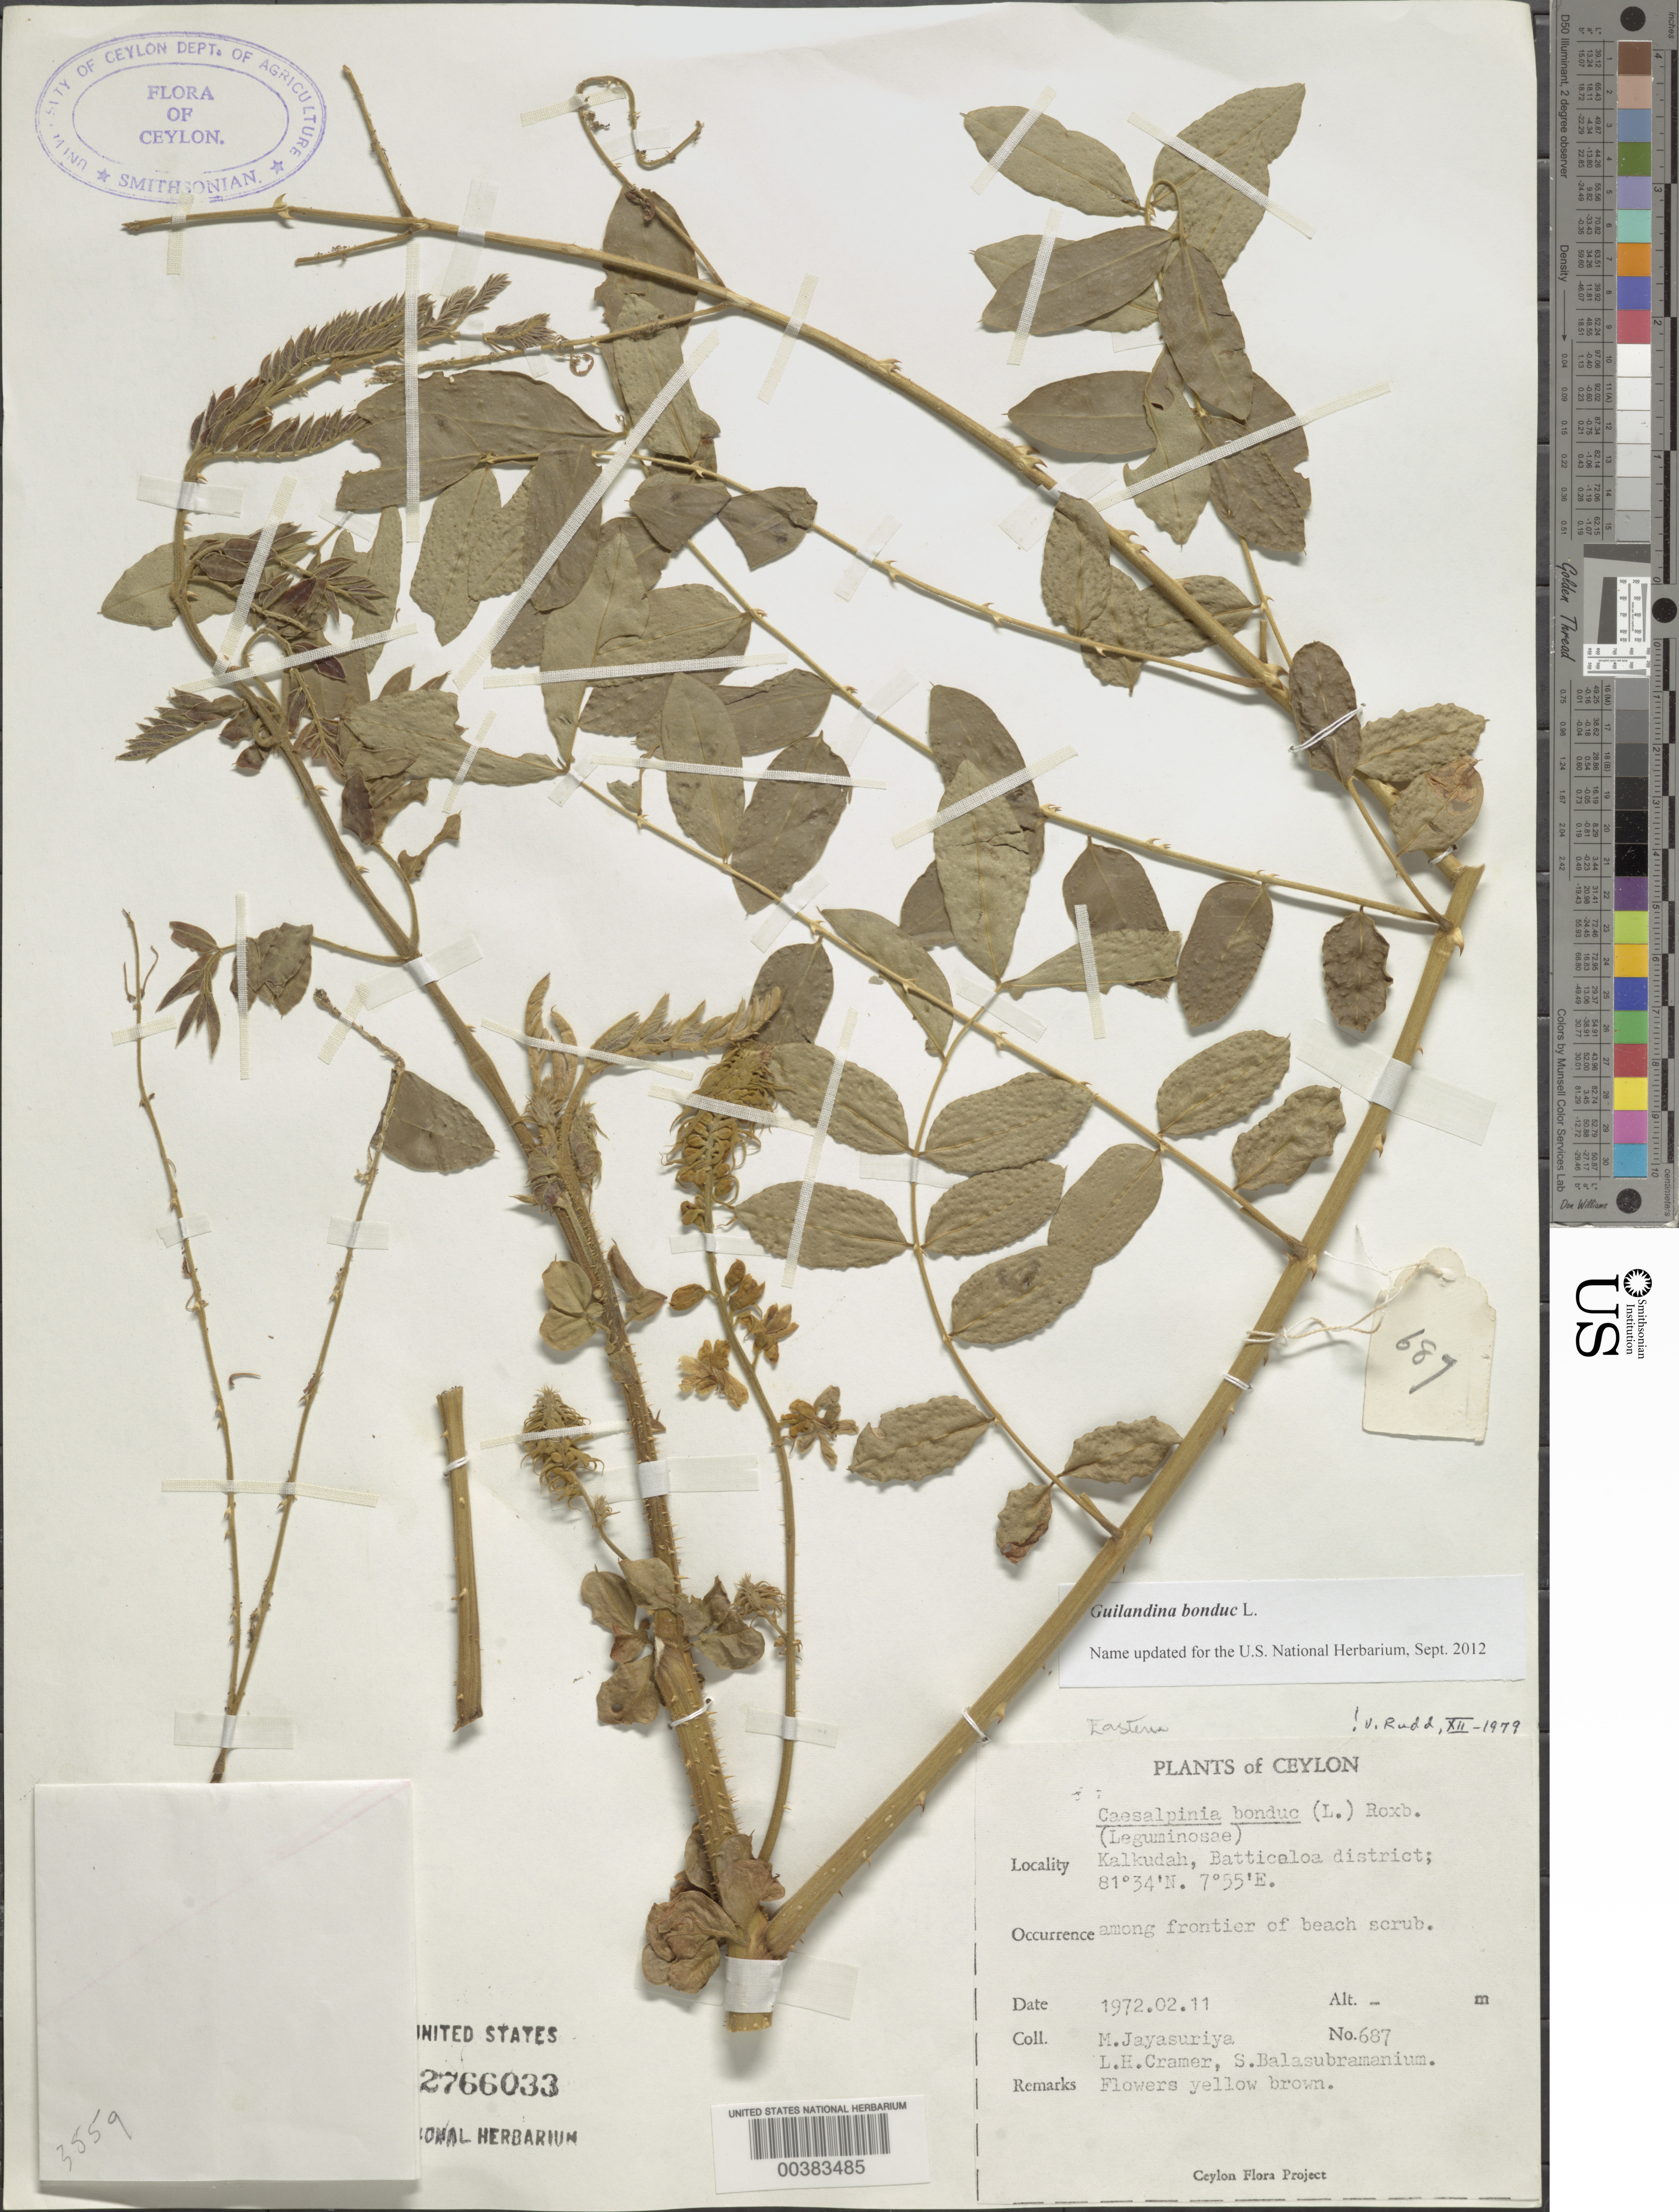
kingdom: Plantae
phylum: Tracheophyta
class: Magnoliopsida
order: Fabales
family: Fabaceae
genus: Guilandina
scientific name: Guilandina bonduc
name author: L.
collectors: A. H. Jayasuriya, L. H. Cramer & S. Balasubramaniam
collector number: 687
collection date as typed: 02 Nov 1972 or 11 Feb 1972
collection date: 1972-02-11 or 1972-11-02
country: Sri Lanka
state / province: Eastern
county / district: Batticaloa Dist.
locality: Kalkudah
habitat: Among frontier of beach scrub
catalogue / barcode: US 2766033